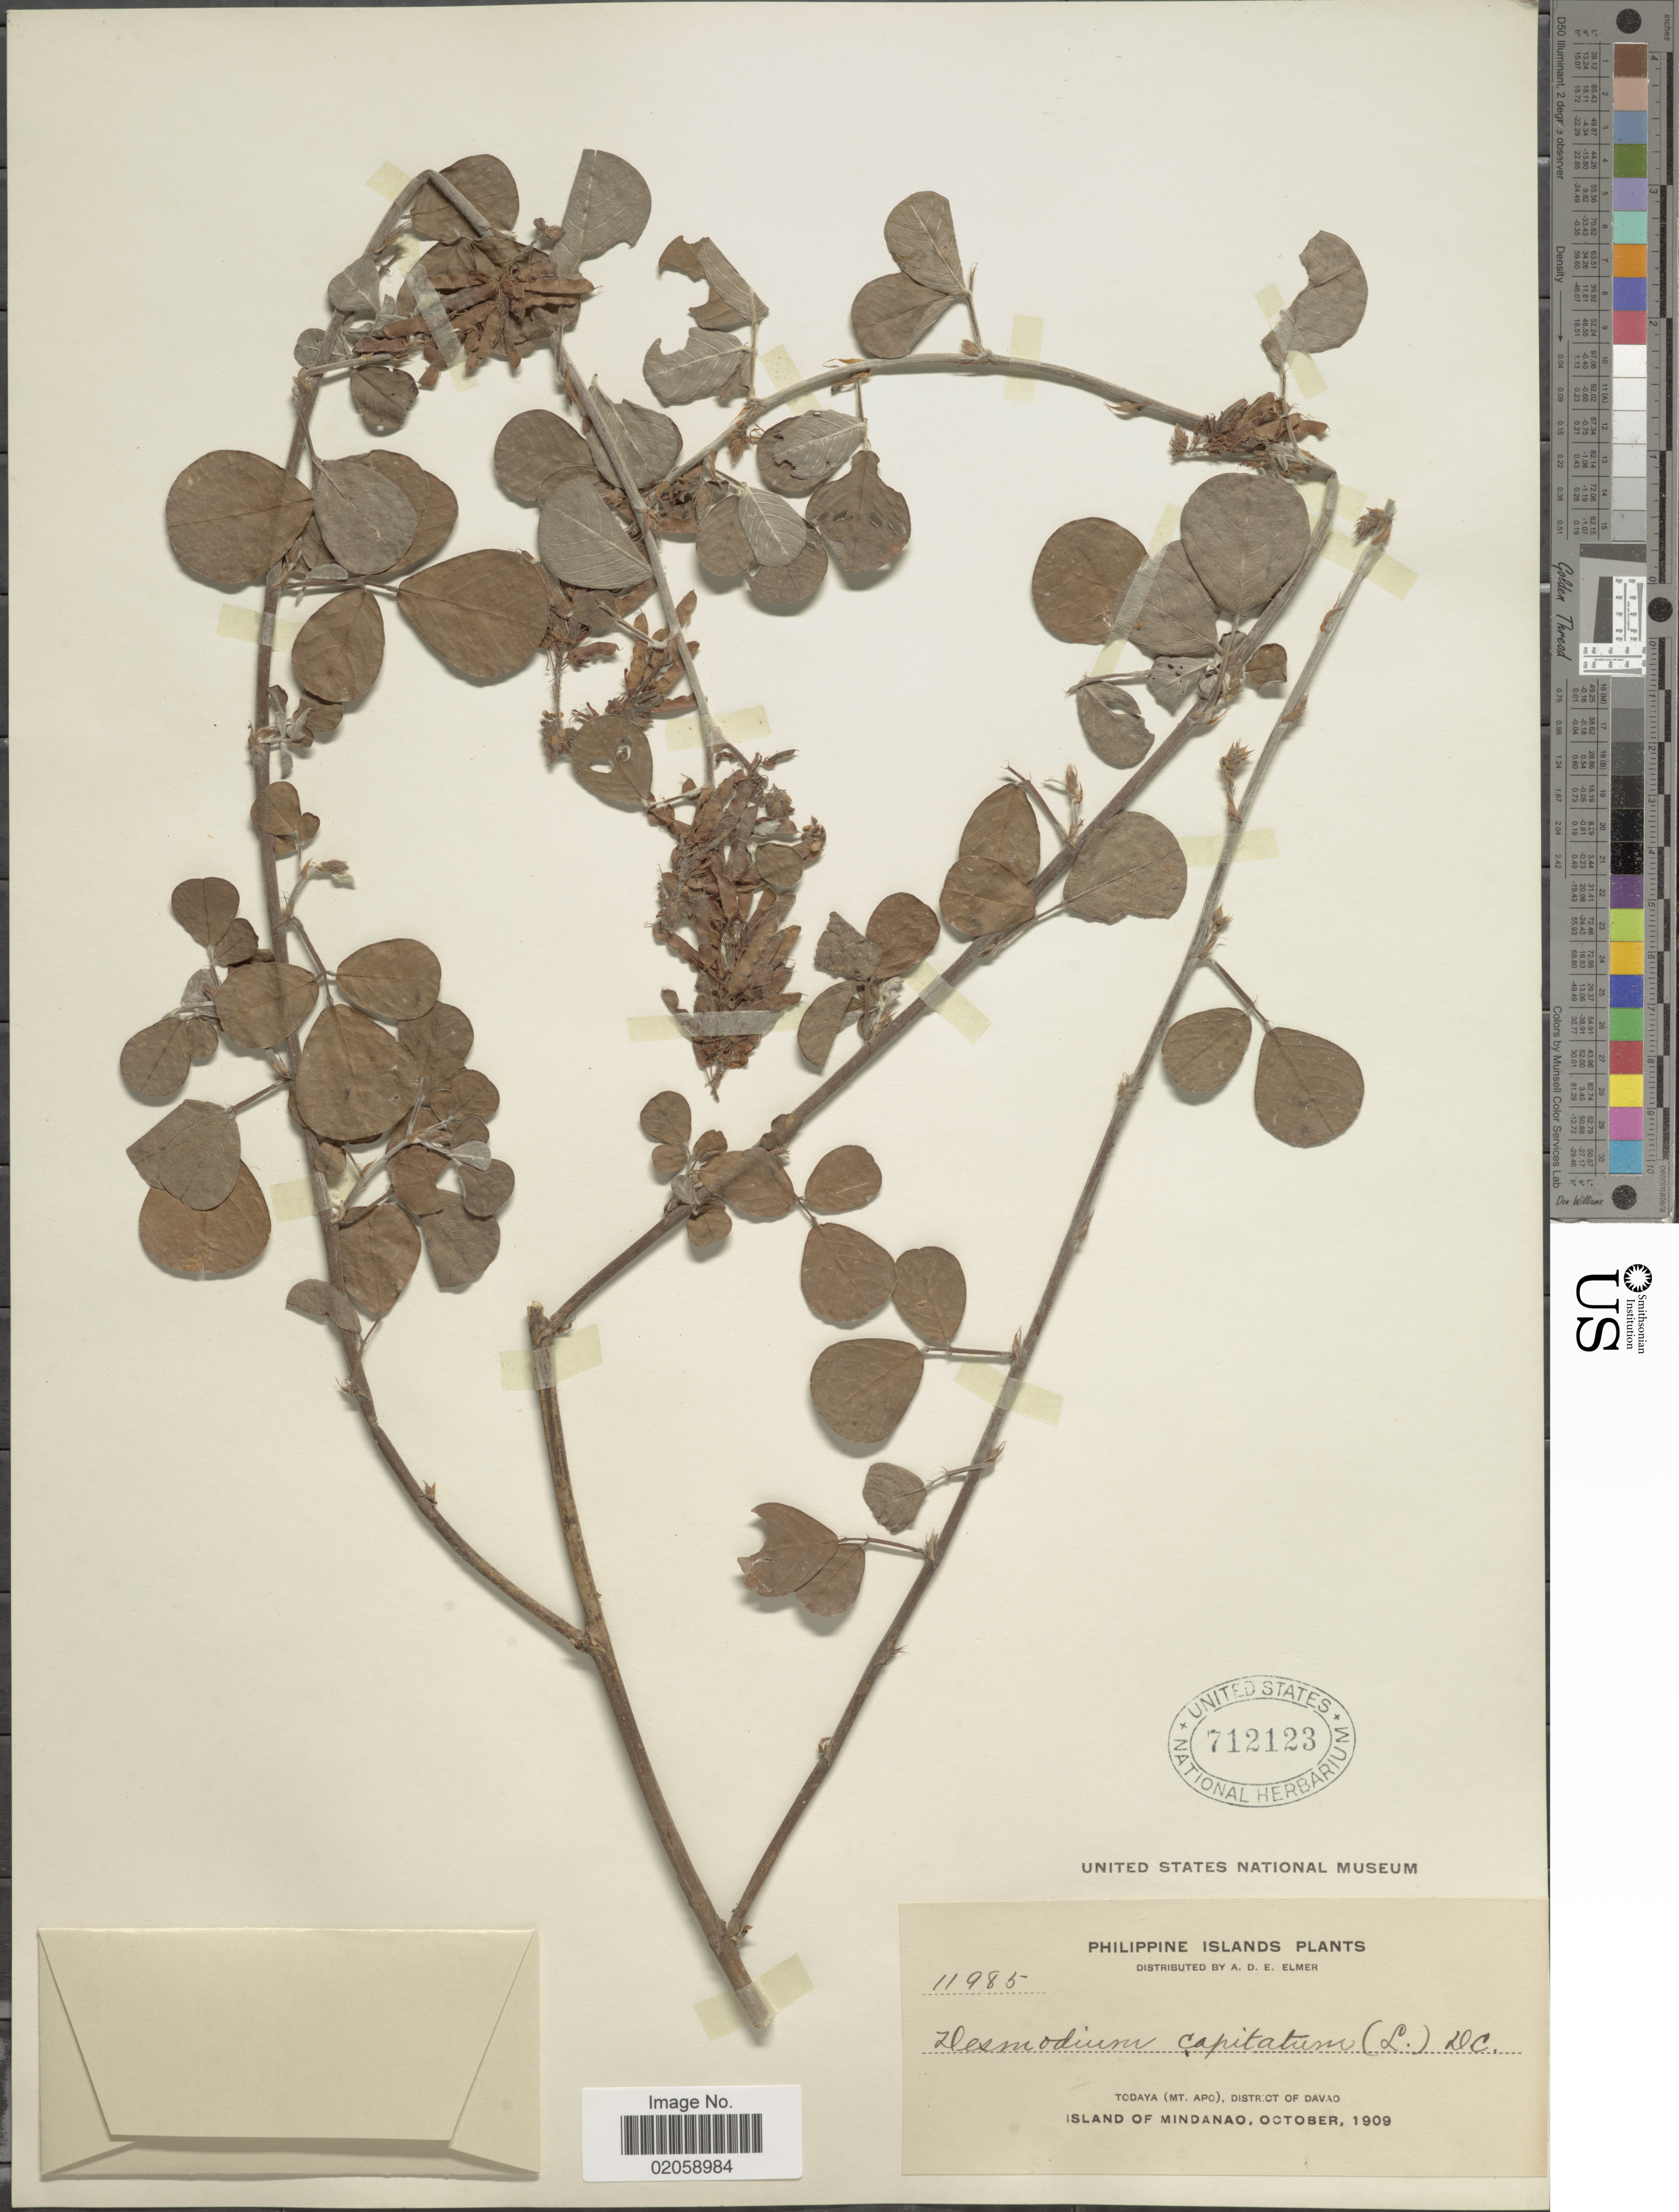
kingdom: Plantae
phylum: Tracheophyta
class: Magnoliopsida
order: Fabales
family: Fabaceae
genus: Grona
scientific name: Grona retroflexa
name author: (L.) H. Ohashi & K. Ohashi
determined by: Strong, Mark T., (BOT), Smithsonian Institution - National Museum of Natural History (UNITED STATES)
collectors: A. D. E. Elmer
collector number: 11985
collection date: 1909-10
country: Philippines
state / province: Davao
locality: Philippine Islands. Todaya (Mt. Apo), District of Davao. Island of Mindanao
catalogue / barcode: US 712123